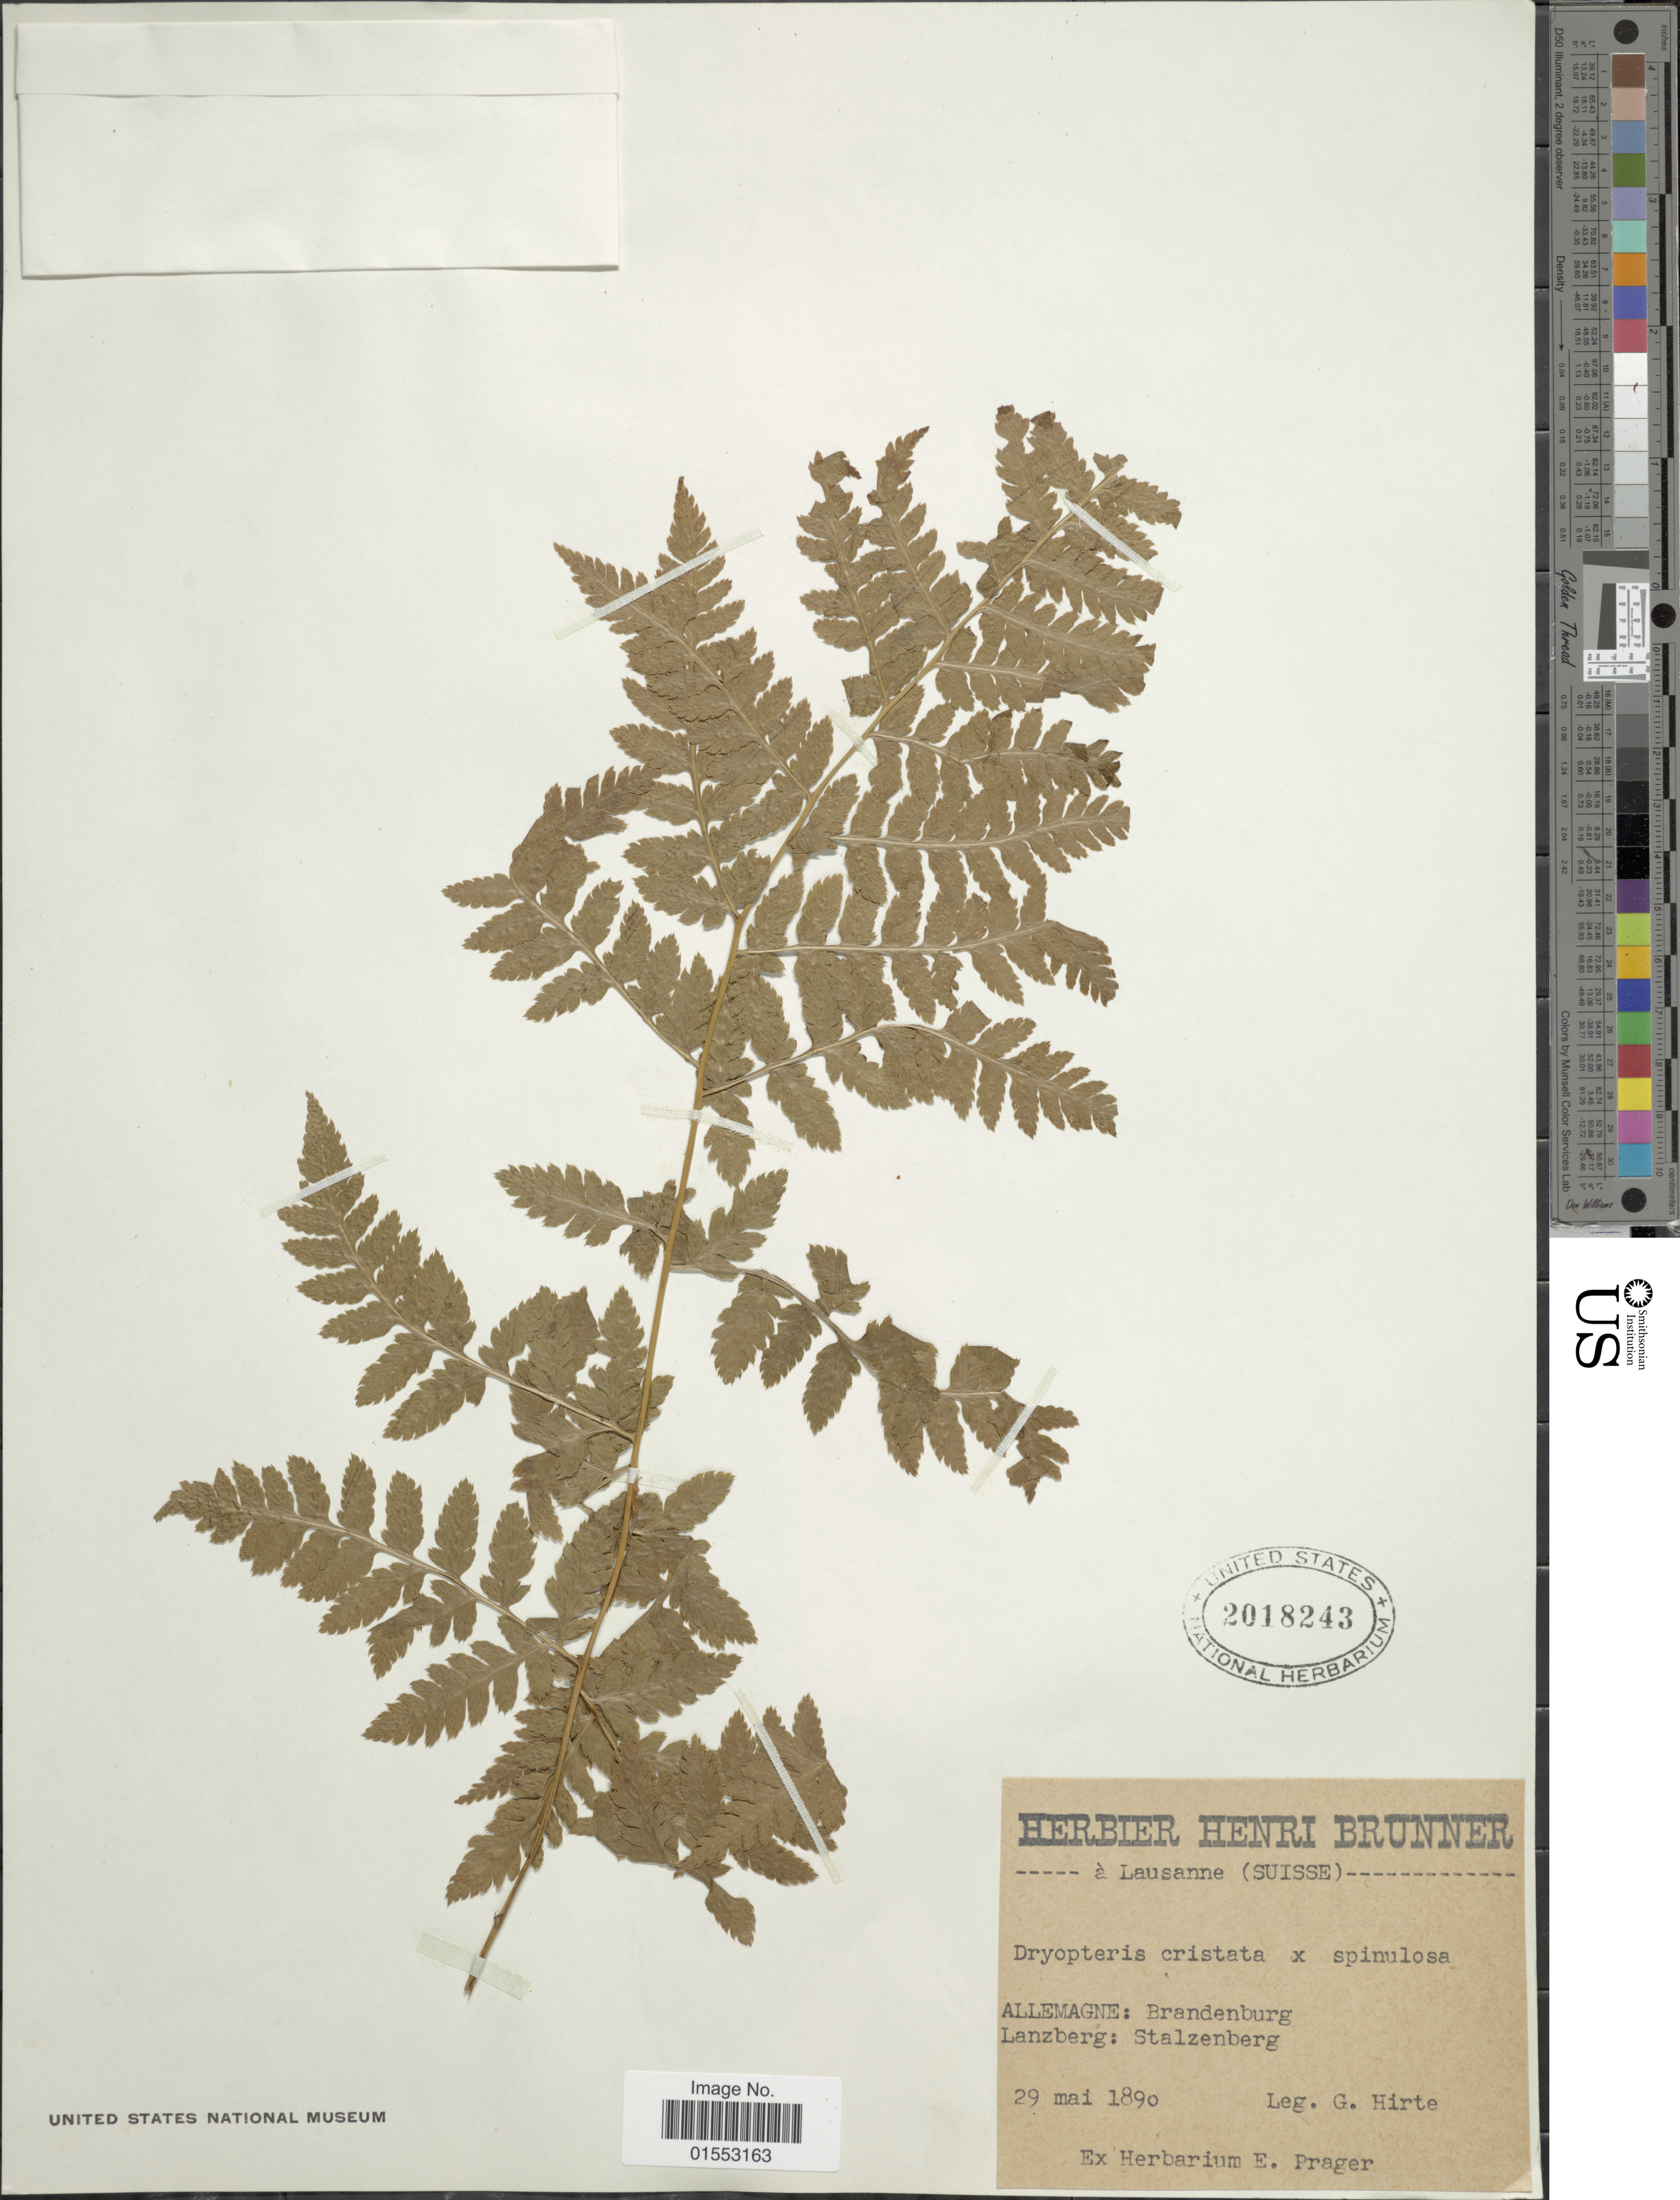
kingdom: Plantae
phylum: Tracheophyta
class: Polypodiopsida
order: Polypodiales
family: Dryopteridaceae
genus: Dryopteris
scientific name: Dryopteris cristata var. spinulosa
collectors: G. Hirte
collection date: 1890-05-29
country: Germany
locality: Allemagne: Brandenburg. Lanzberg: Stalzenberg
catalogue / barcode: US 2018243